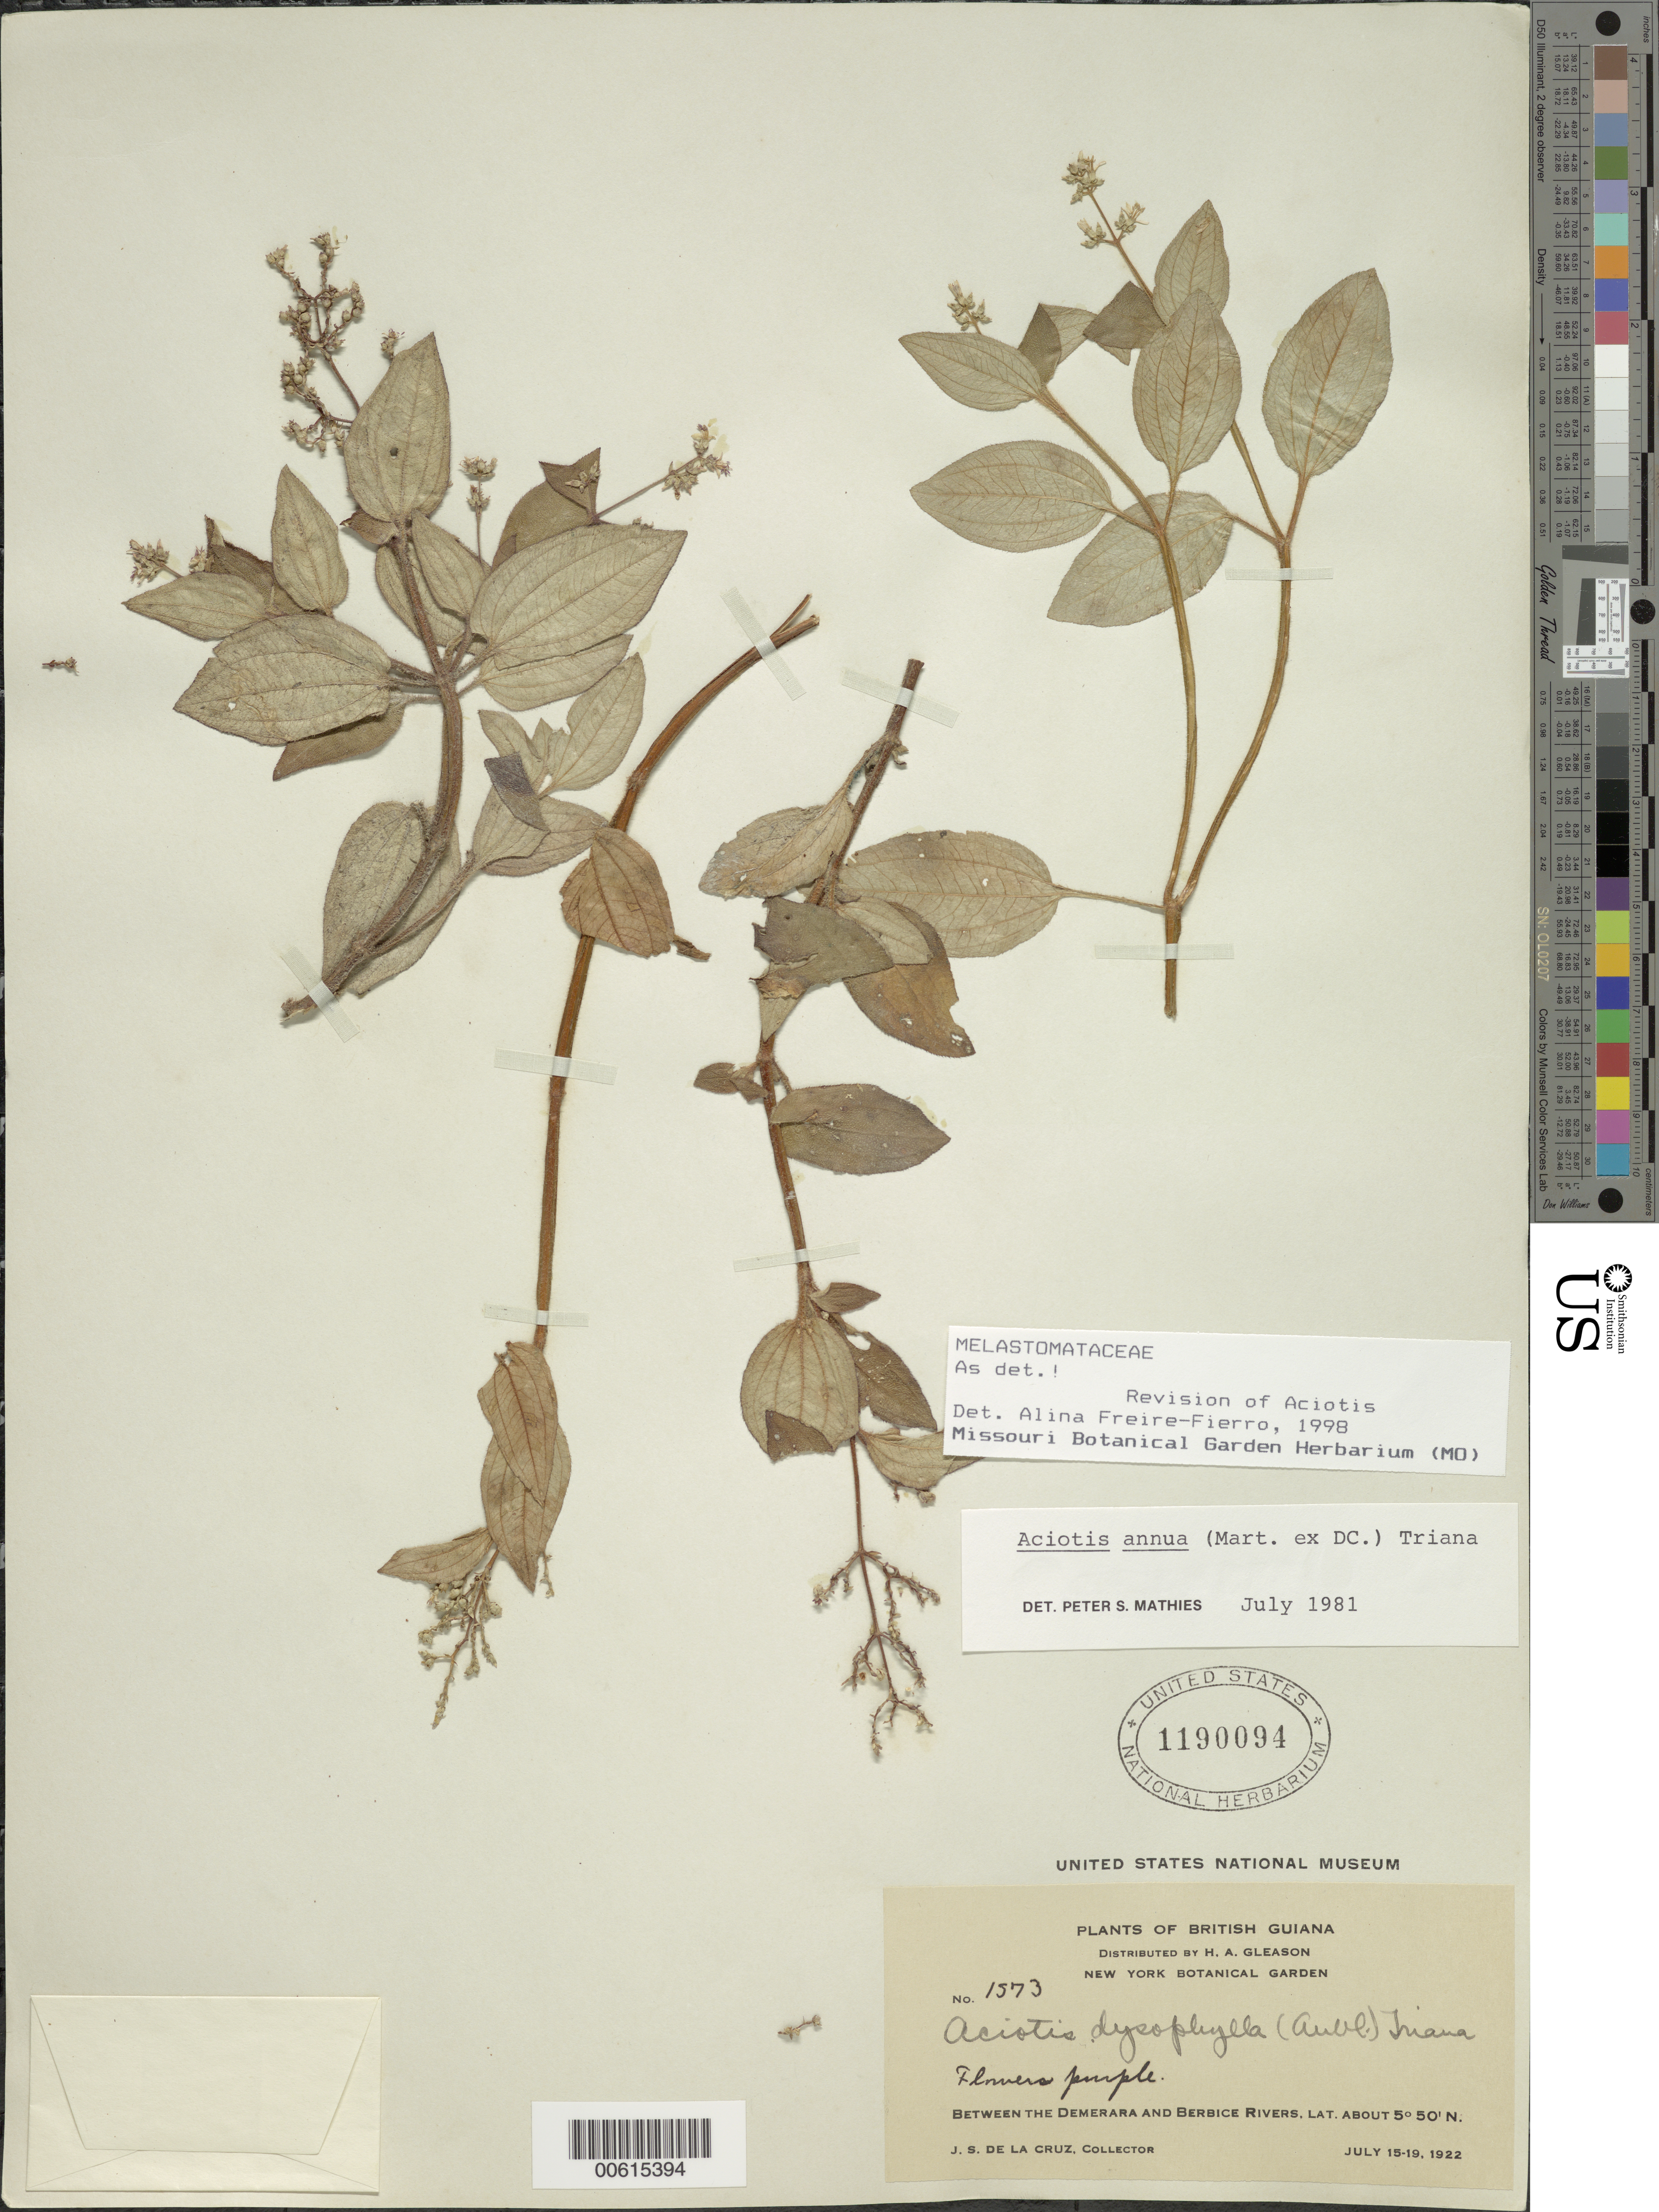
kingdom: Plantae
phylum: Tracheophyta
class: Magnoliopsida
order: Myrtales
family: Melastomataceae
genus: Aciotis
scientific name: Aciotis annua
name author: (Mart. ex DC.) Triana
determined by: Freire-Fierro, A.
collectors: J. S. de la Cruz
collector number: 1573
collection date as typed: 15-Jul-22 to 19-Jul-22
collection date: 1922-07-15/1922-07-19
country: Guyana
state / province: U. Demerara-Berbice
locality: Demerara River to the Berbice River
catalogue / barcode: US 1190094